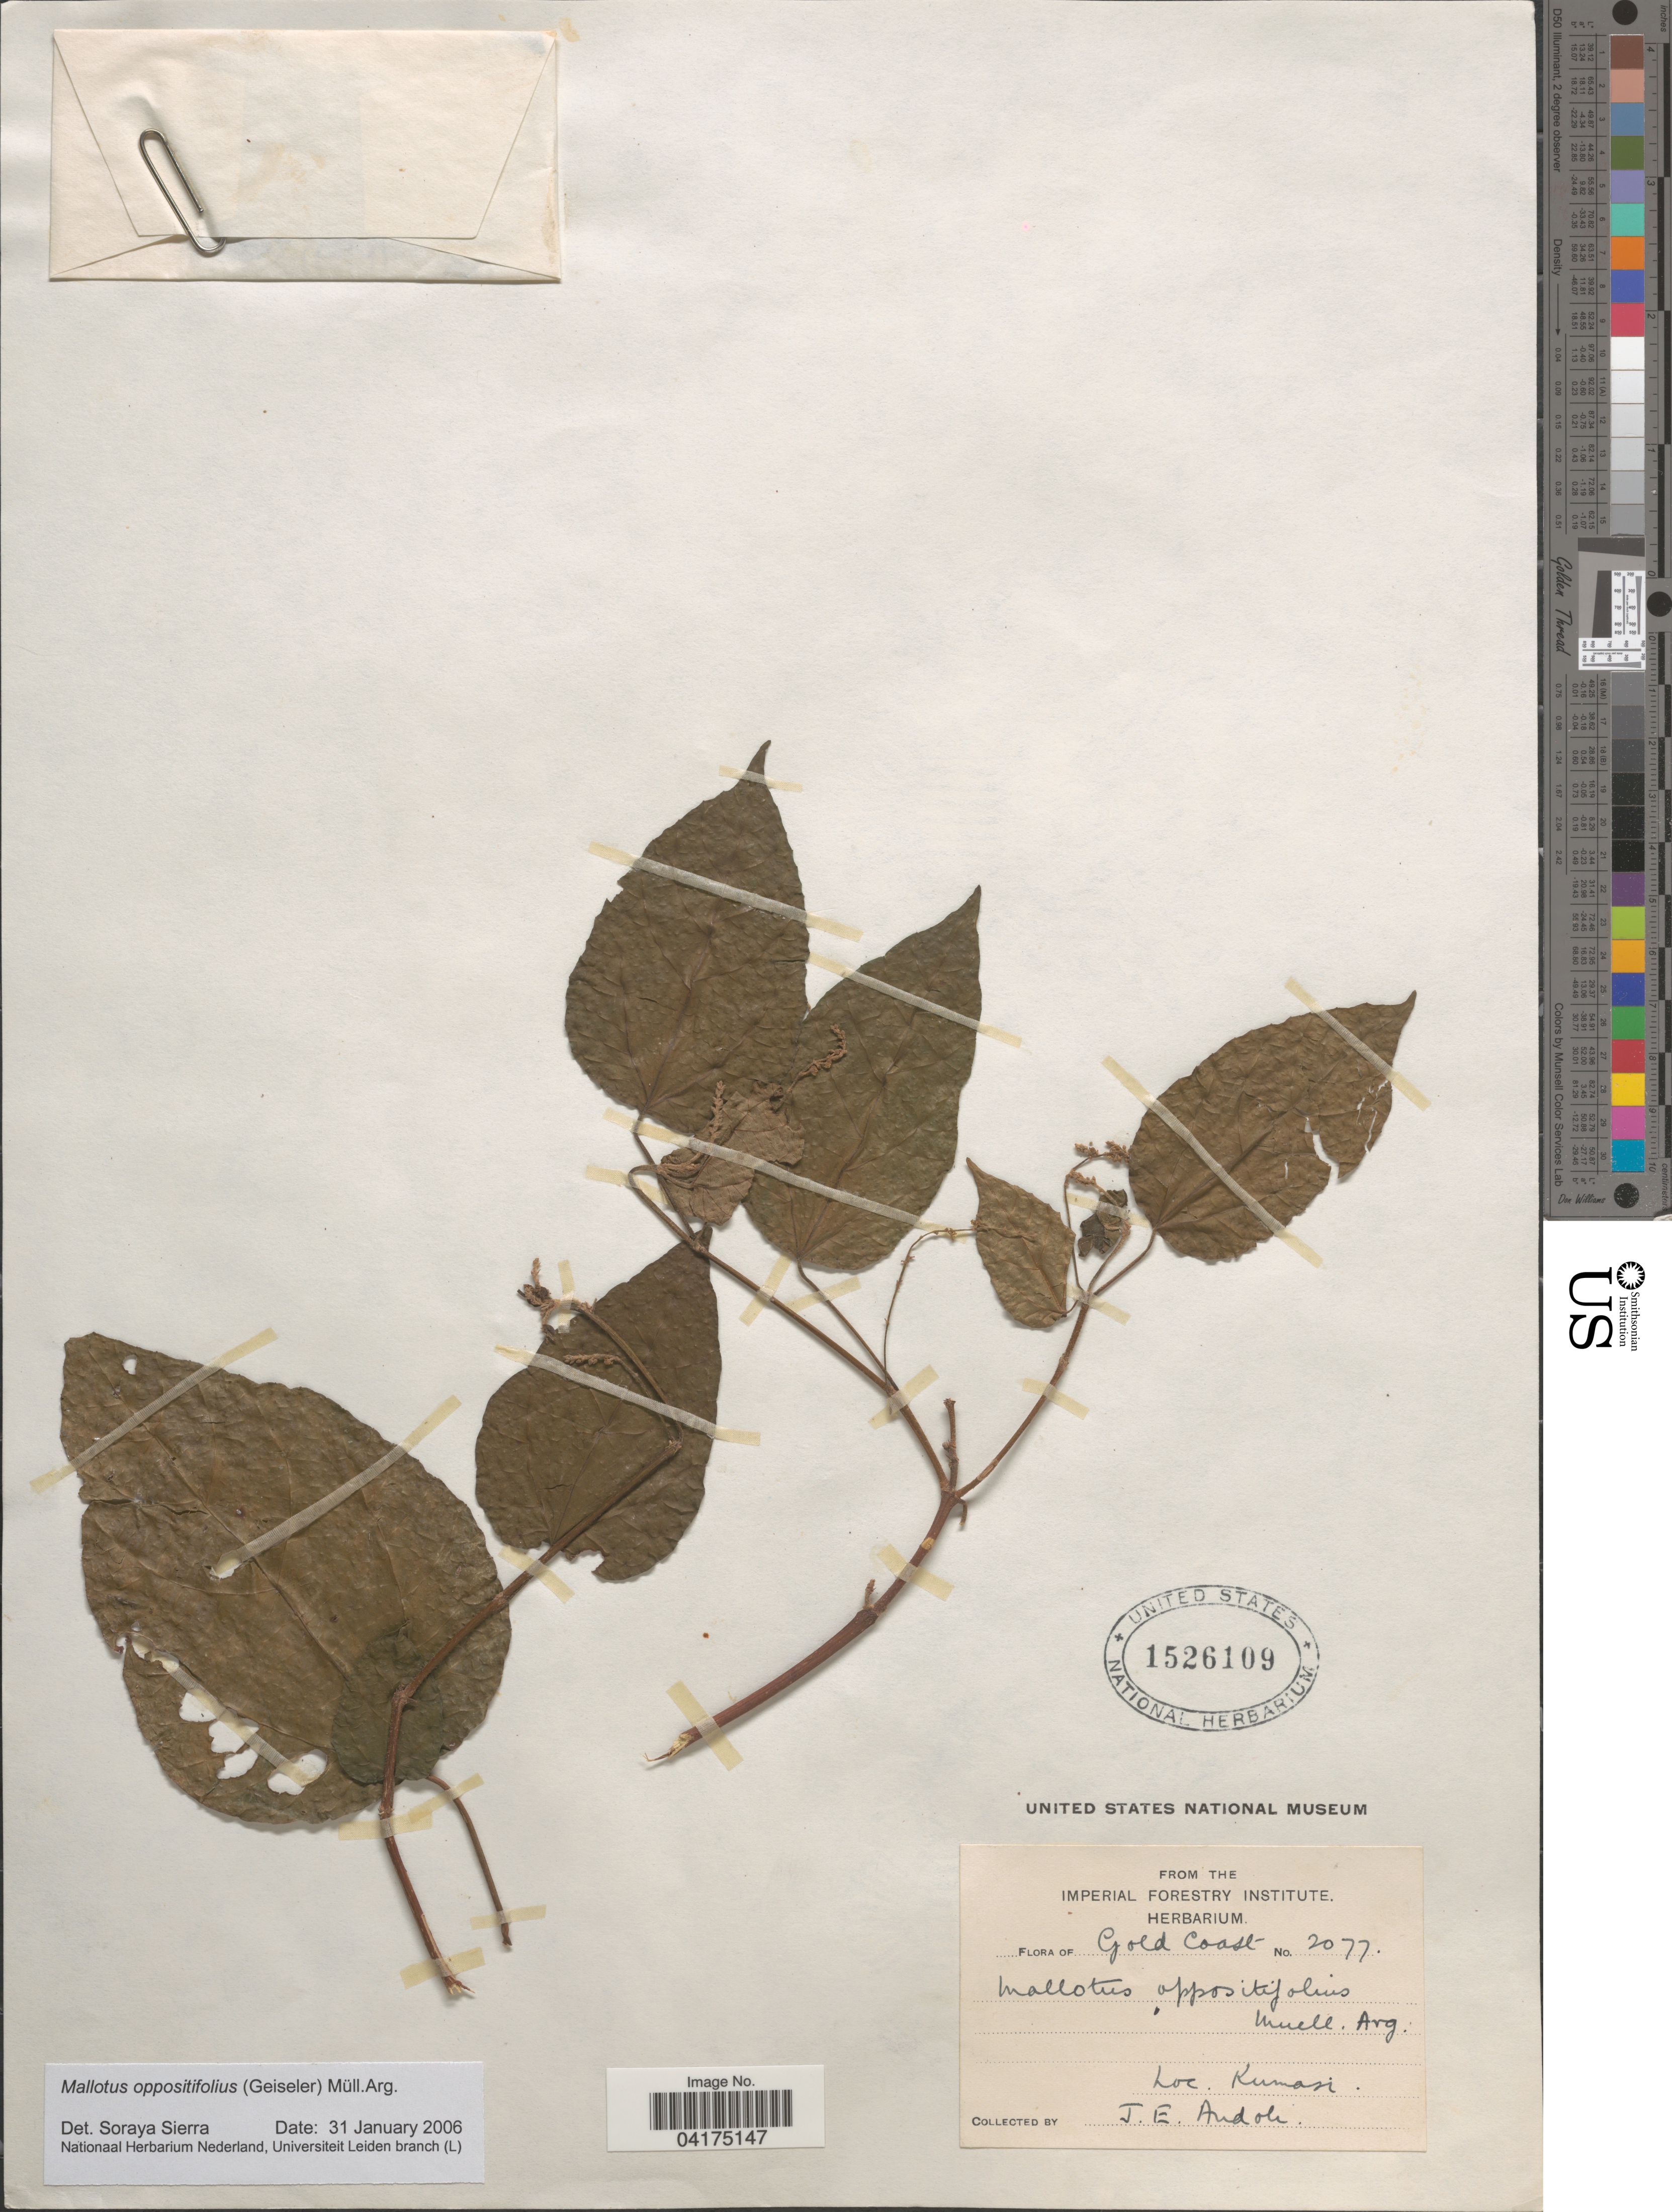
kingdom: Plantae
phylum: Tracheophyta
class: Magnoliopsida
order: Malpighiales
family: Euphorbiaceae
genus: Mallotus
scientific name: Mallotus oppositifolius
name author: (Geiseler) Müll. Arg.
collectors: J. Andoh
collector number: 2077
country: Ghana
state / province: Ashanti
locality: Gold Coast. Kumasi.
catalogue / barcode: US 1526109